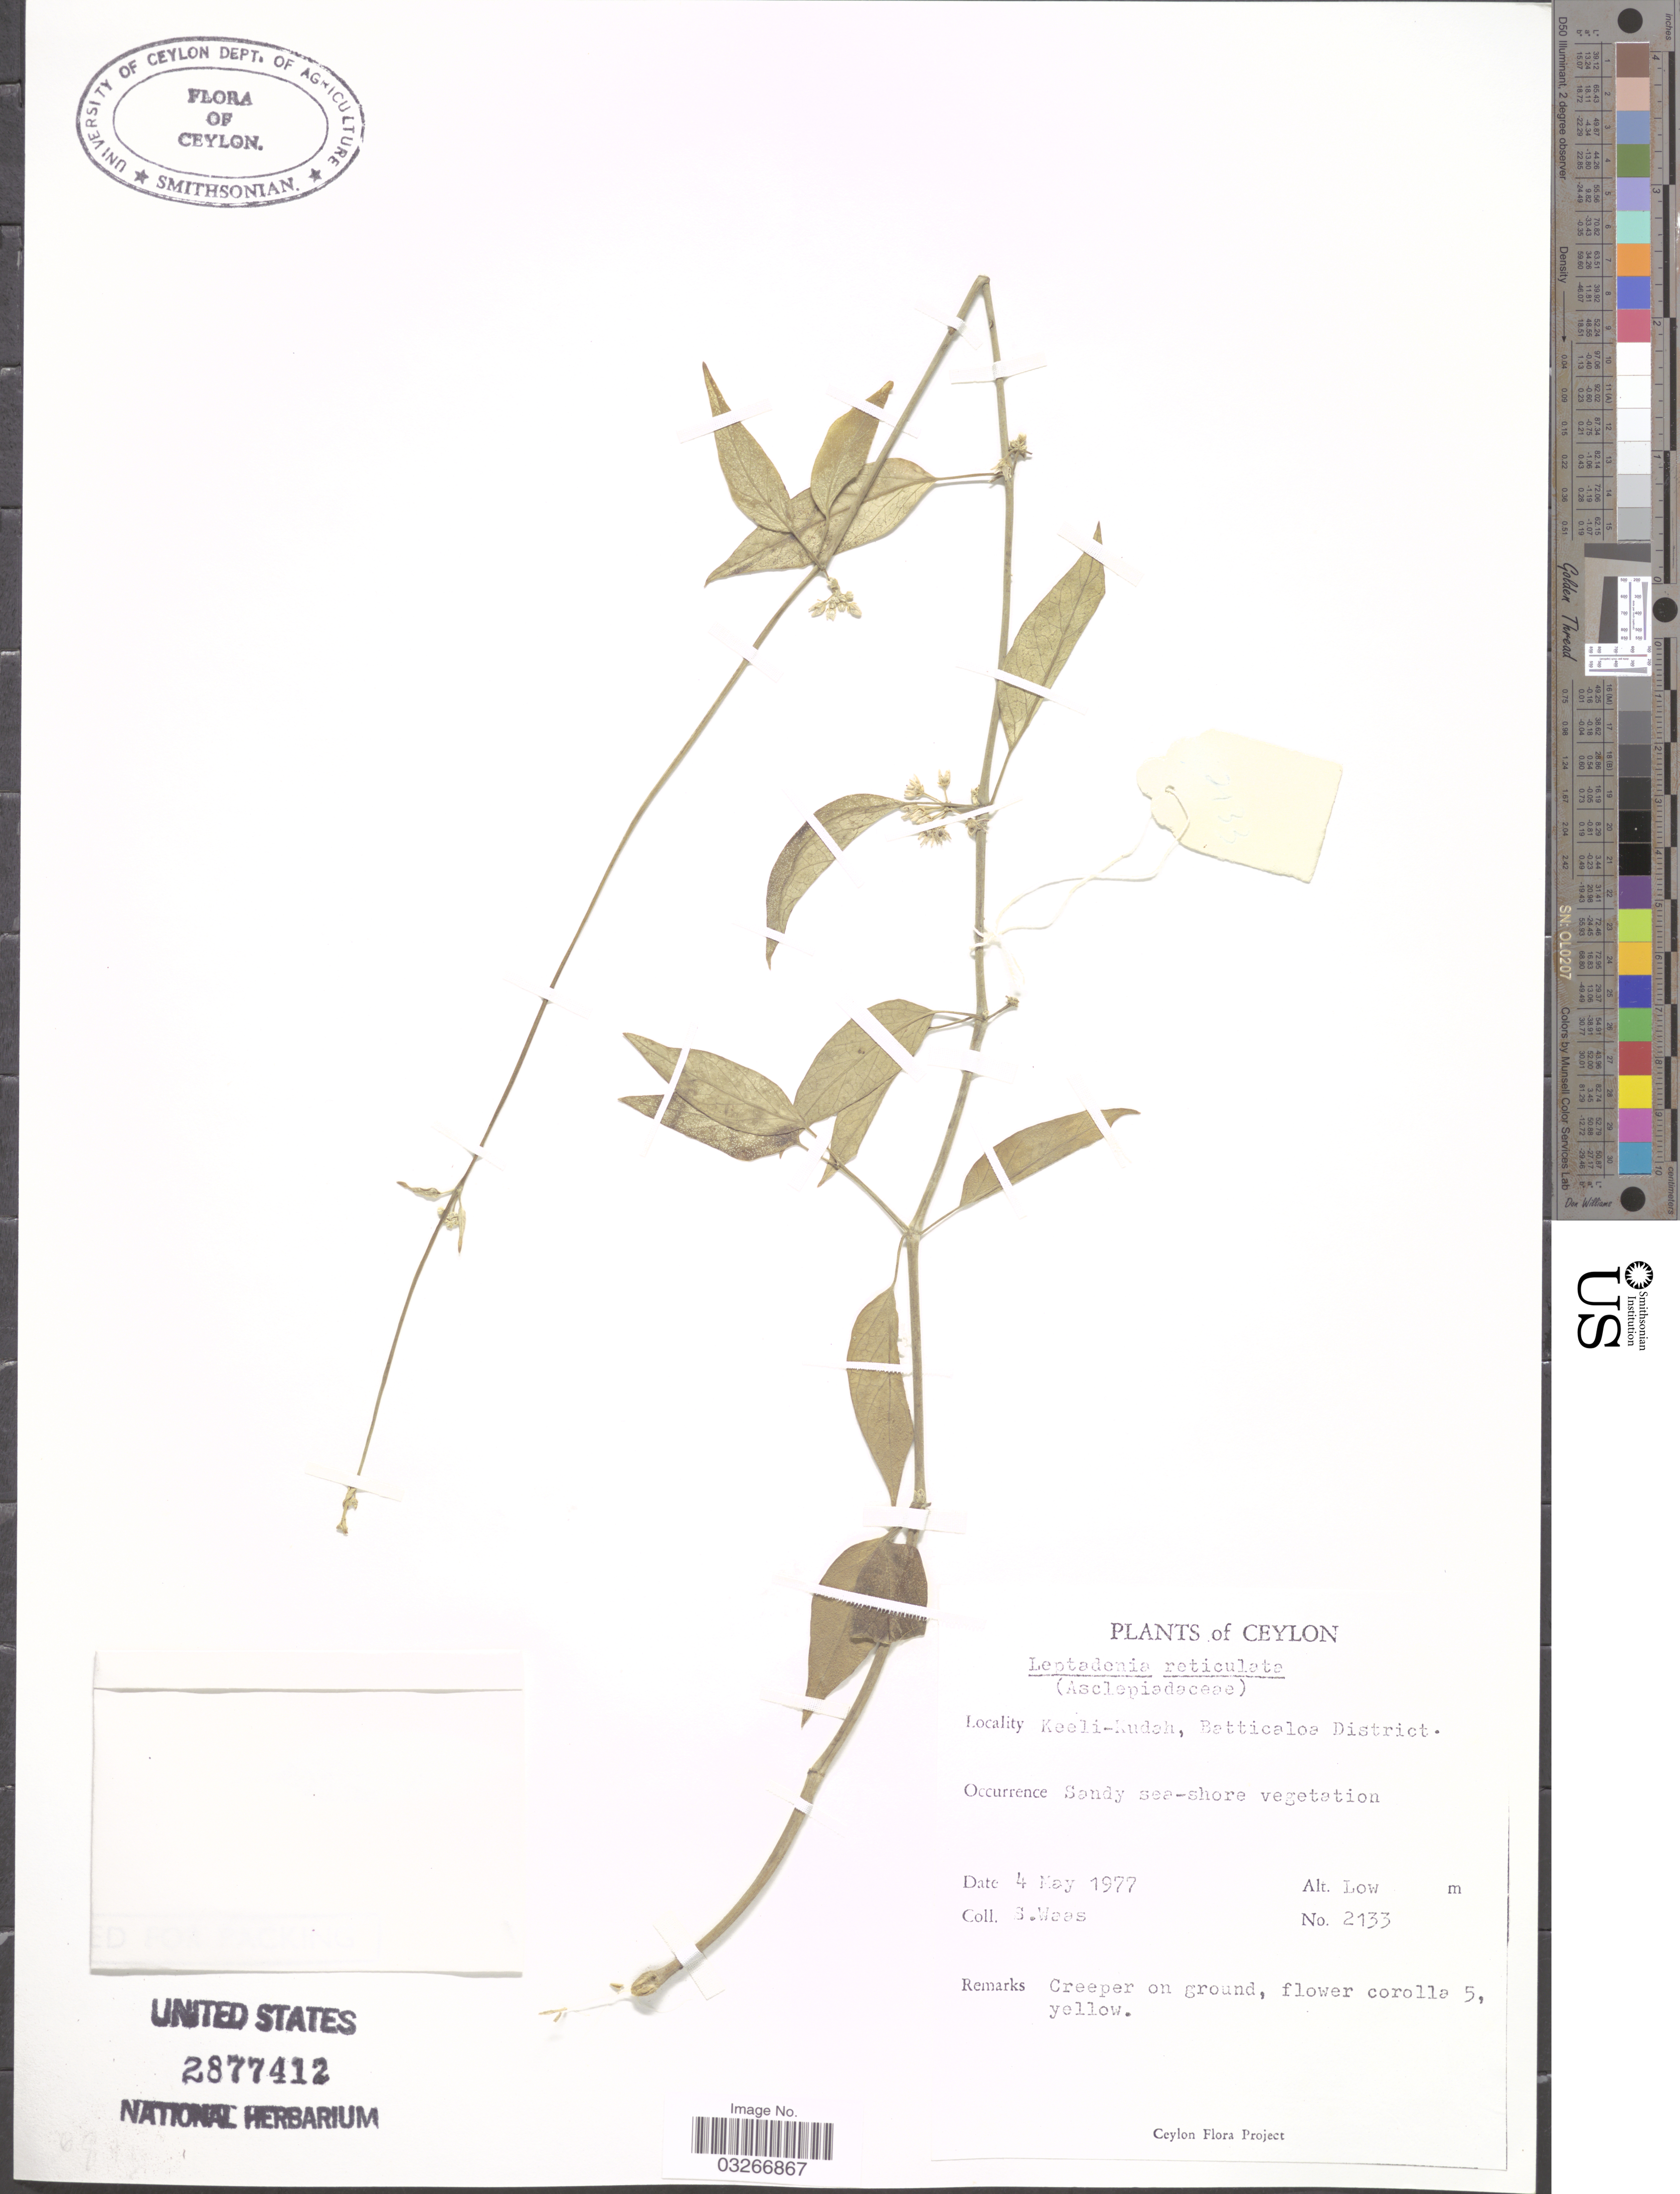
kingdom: Plantae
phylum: Tracheophyta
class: Magnoliopsida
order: Gentianales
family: Apocynaceae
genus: Leptadenia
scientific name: Leptadenia reticulata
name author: (Retz.) Wight & Arn.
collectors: S. Waas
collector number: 2133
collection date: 1977-05-04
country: Sri Lanka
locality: Ceylon, Keeli-Kudah, Batticaloa District.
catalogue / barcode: US 2877412